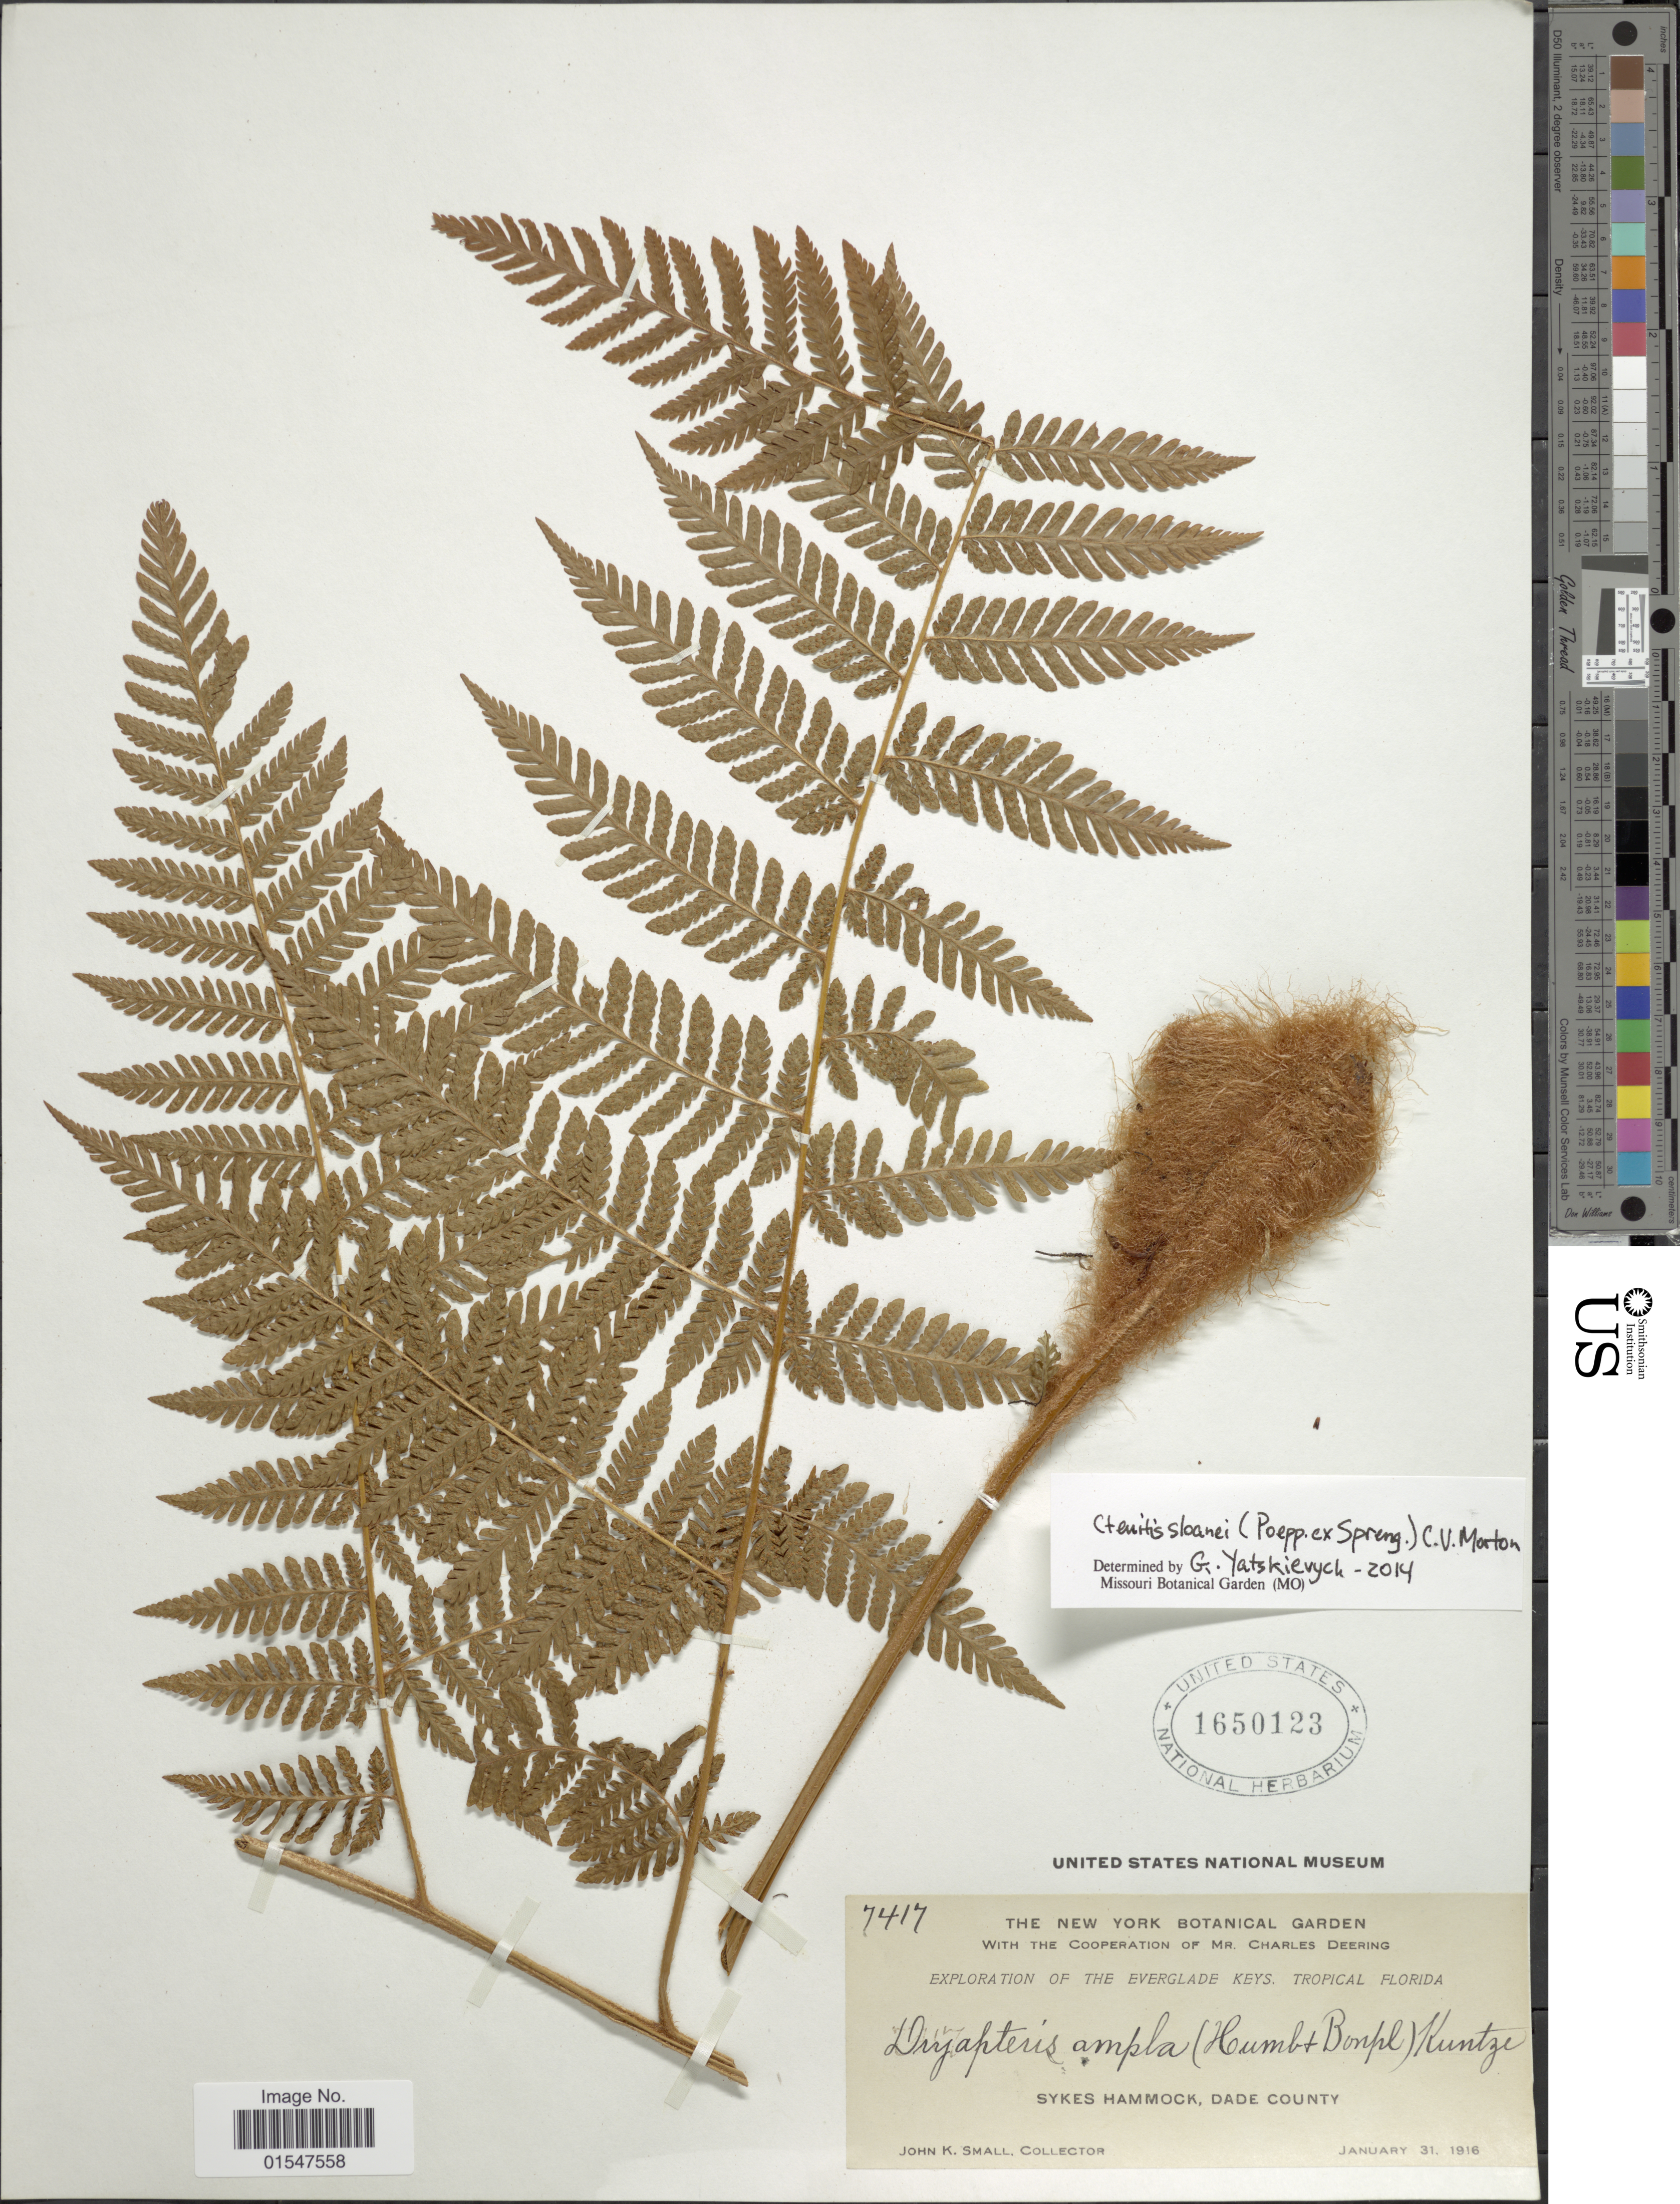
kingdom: Plantae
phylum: Tracheophyta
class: Polypodiopsida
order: Polypodiales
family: Dryopteridaceae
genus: Ctenitis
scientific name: Ctenitis sloanei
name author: (Poepp. ex Spreng.) C.V. Morton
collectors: J. K. Small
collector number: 7417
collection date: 1916-01-31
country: United States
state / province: Florida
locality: Everglade Keys, Sykes Hammock, Dade County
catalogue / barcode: US 1650123